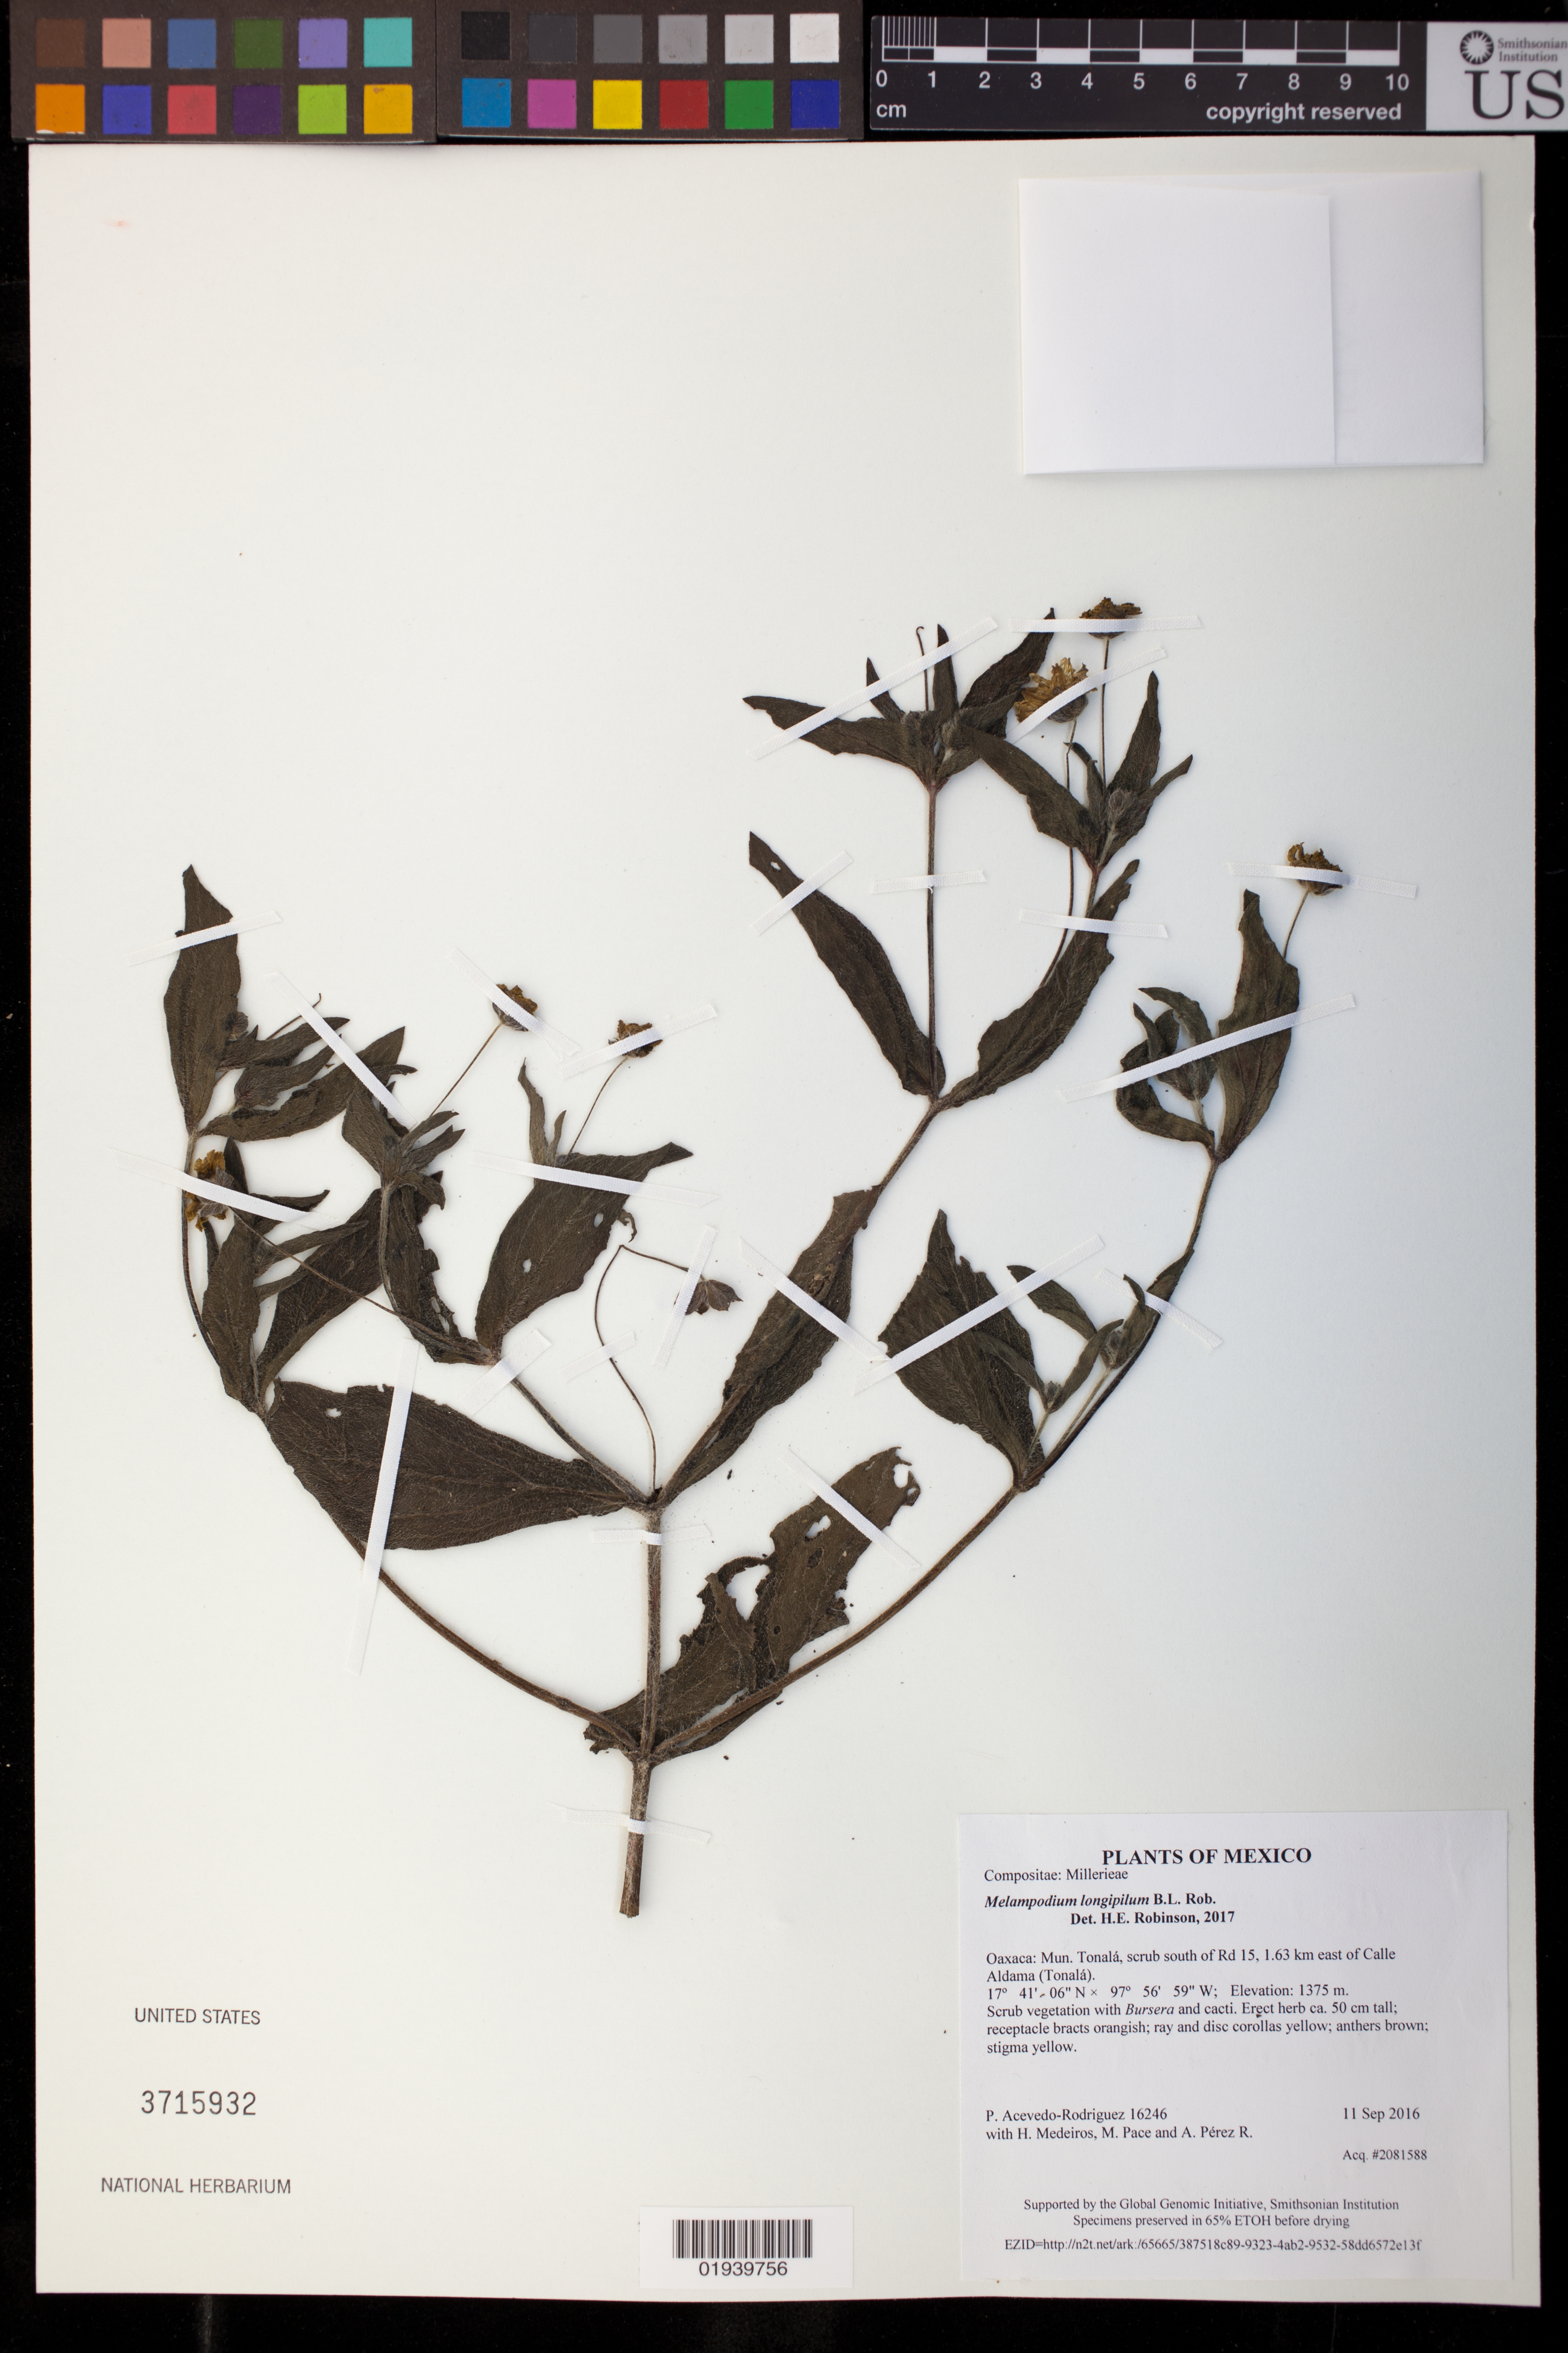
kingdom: Plantae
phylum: Tracheophyta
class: Magnoliopsida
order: Asterales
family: Asteraceae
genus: Melampodium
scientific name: Melampodium longipilum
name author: B.L. Rob.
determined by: Robinson, H. E., (US), Smithsonian Institution - National Museum of Natural History (UNITED STATES)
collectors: P. Acevedo-Rodr., H. Medeiros, M. R. Pace & A. Pérez R.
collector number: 16246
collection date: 2016-09-11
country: Mexico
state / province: Oaxaca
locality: Mun. Tonalá, scrub south of Rd 15, 1.63 km east of Calle Aldama (Tonalá).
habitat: Scrub vegetation with Bursera and cacti.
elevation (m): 1375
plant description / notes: US, NY, MO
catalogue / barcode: US 3715932